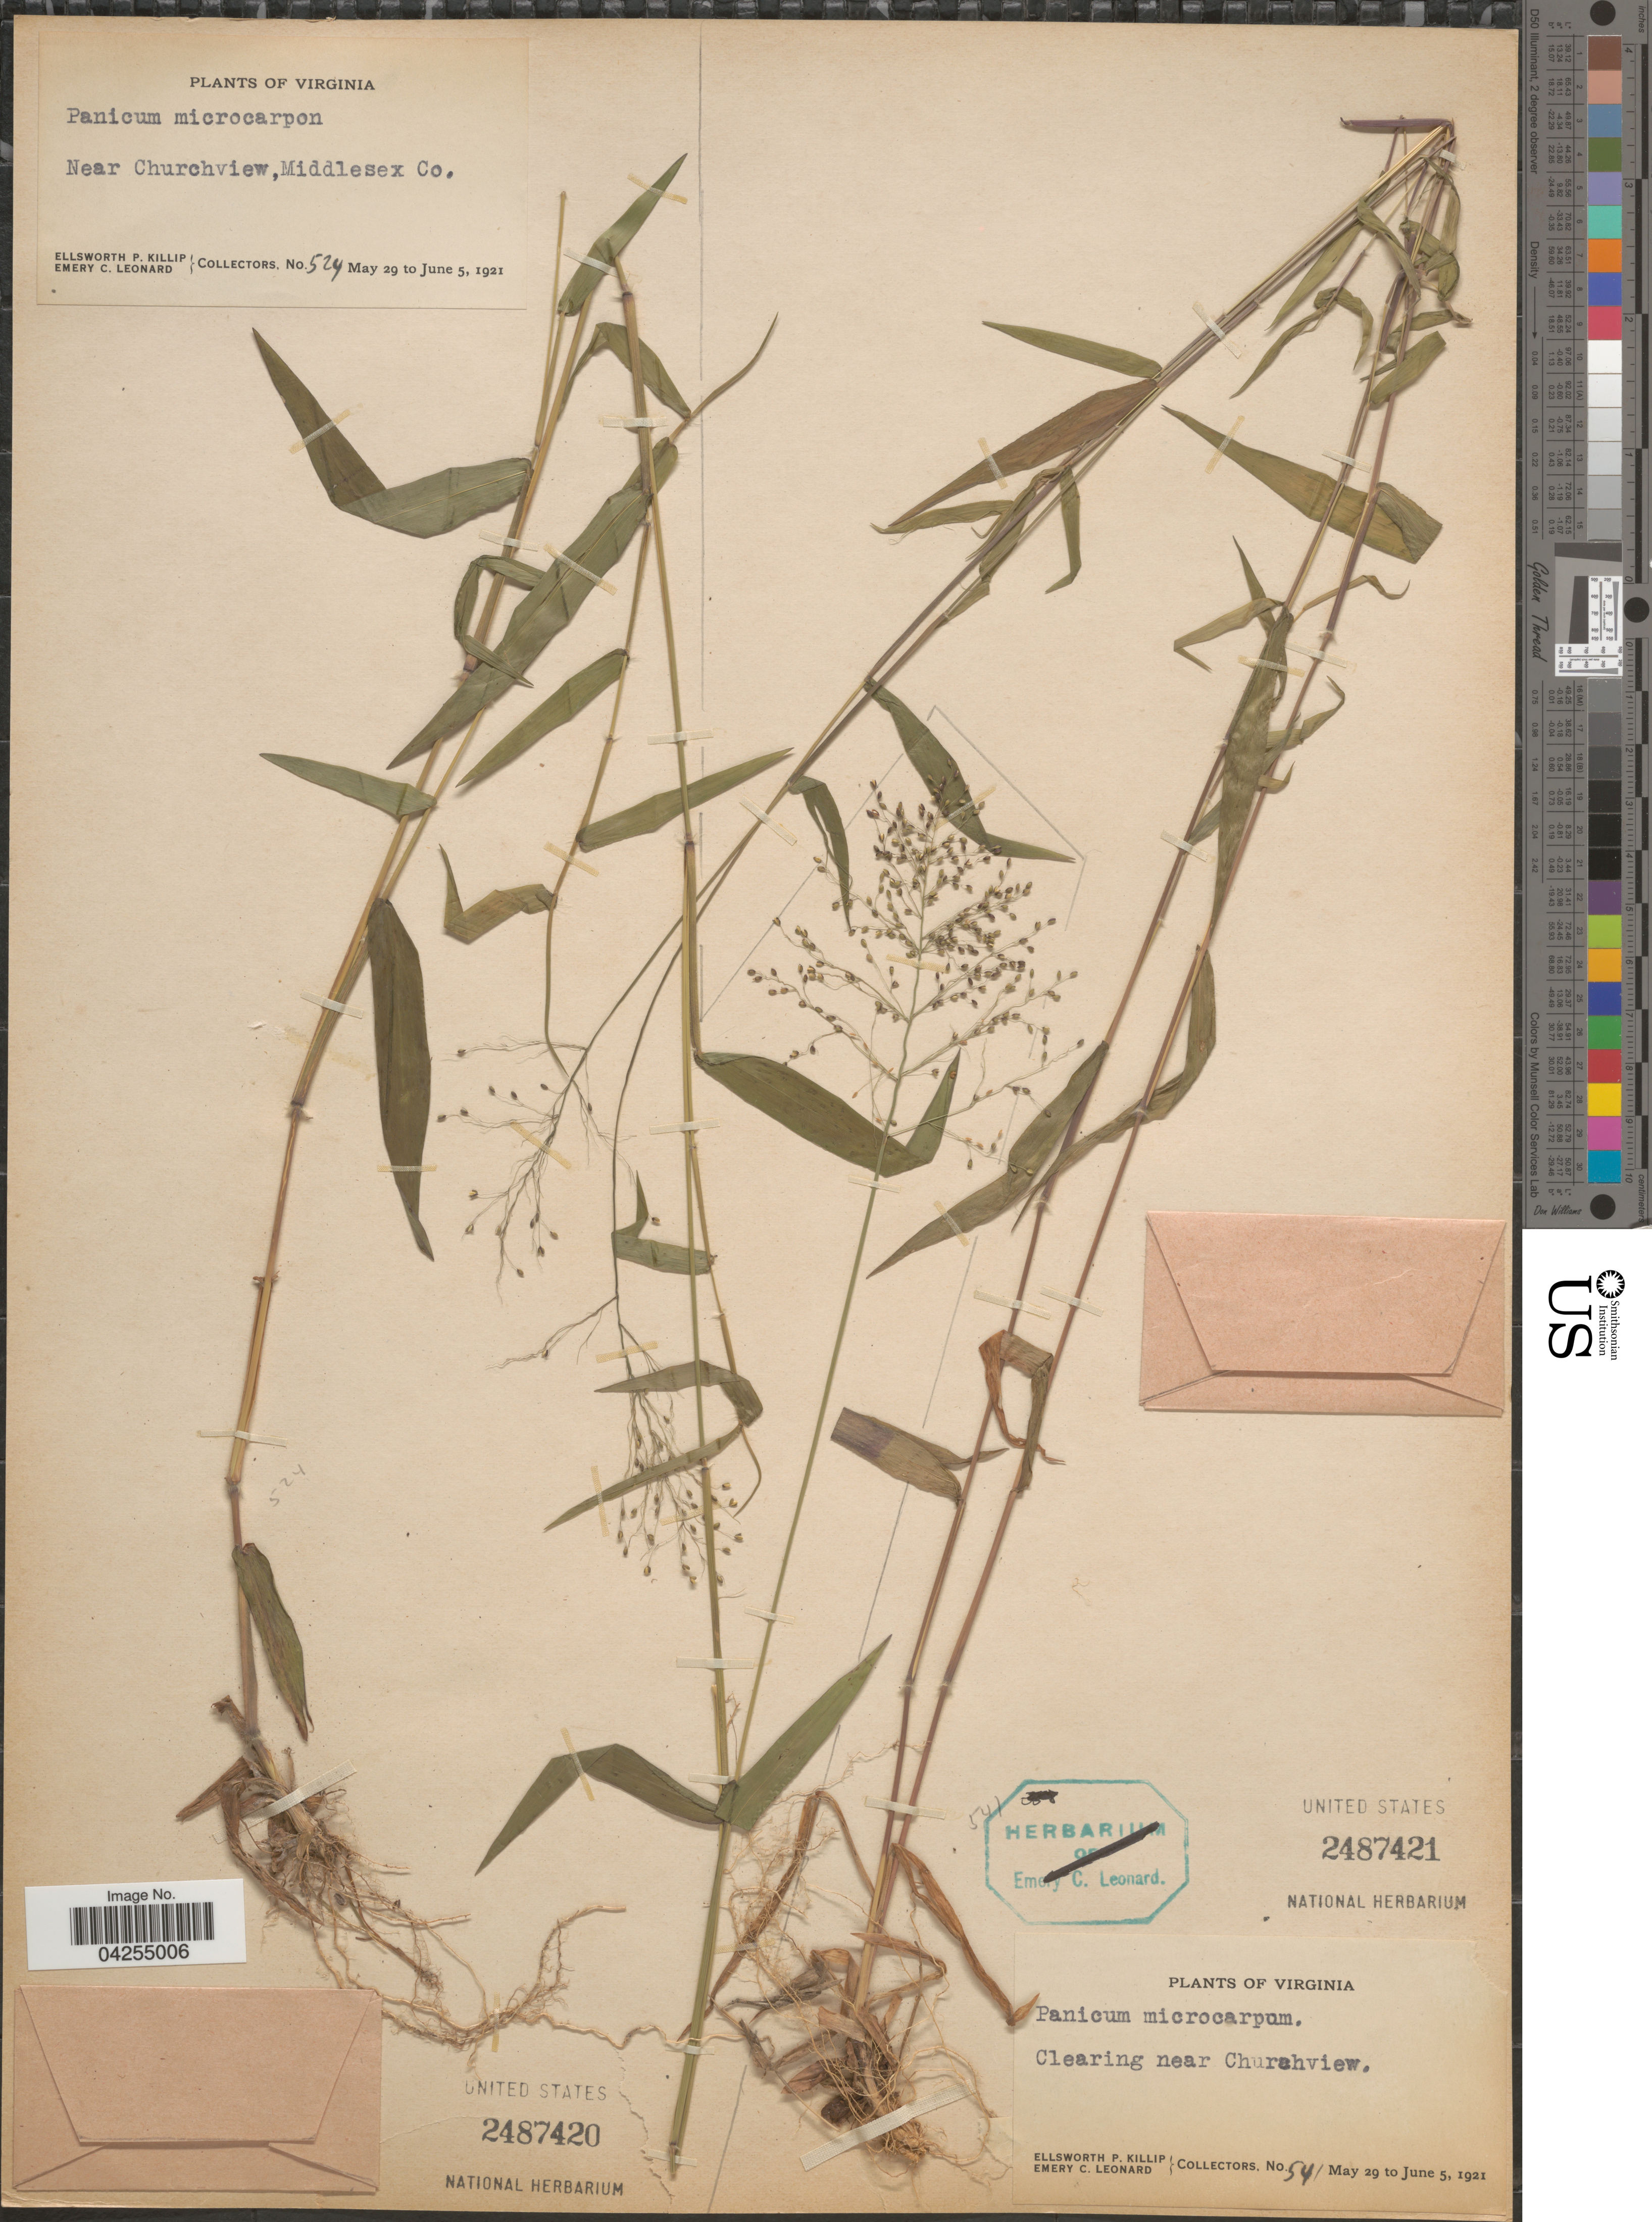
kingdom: Plantae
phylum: Tracheophyta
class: Liliopsida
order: Poales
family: Poaceae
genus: Dichanthelium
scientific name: Dichanthelium dichotomum var. dichotomum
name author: (L.) Gould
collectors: E. P. Killip & E. C. Leonard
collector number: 524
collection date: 1921-05-29/1921-06-05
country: United States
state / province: Virginia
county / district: Middlesex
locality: Near Churchview, Middlesex Co.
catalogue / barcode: US 2487420-2